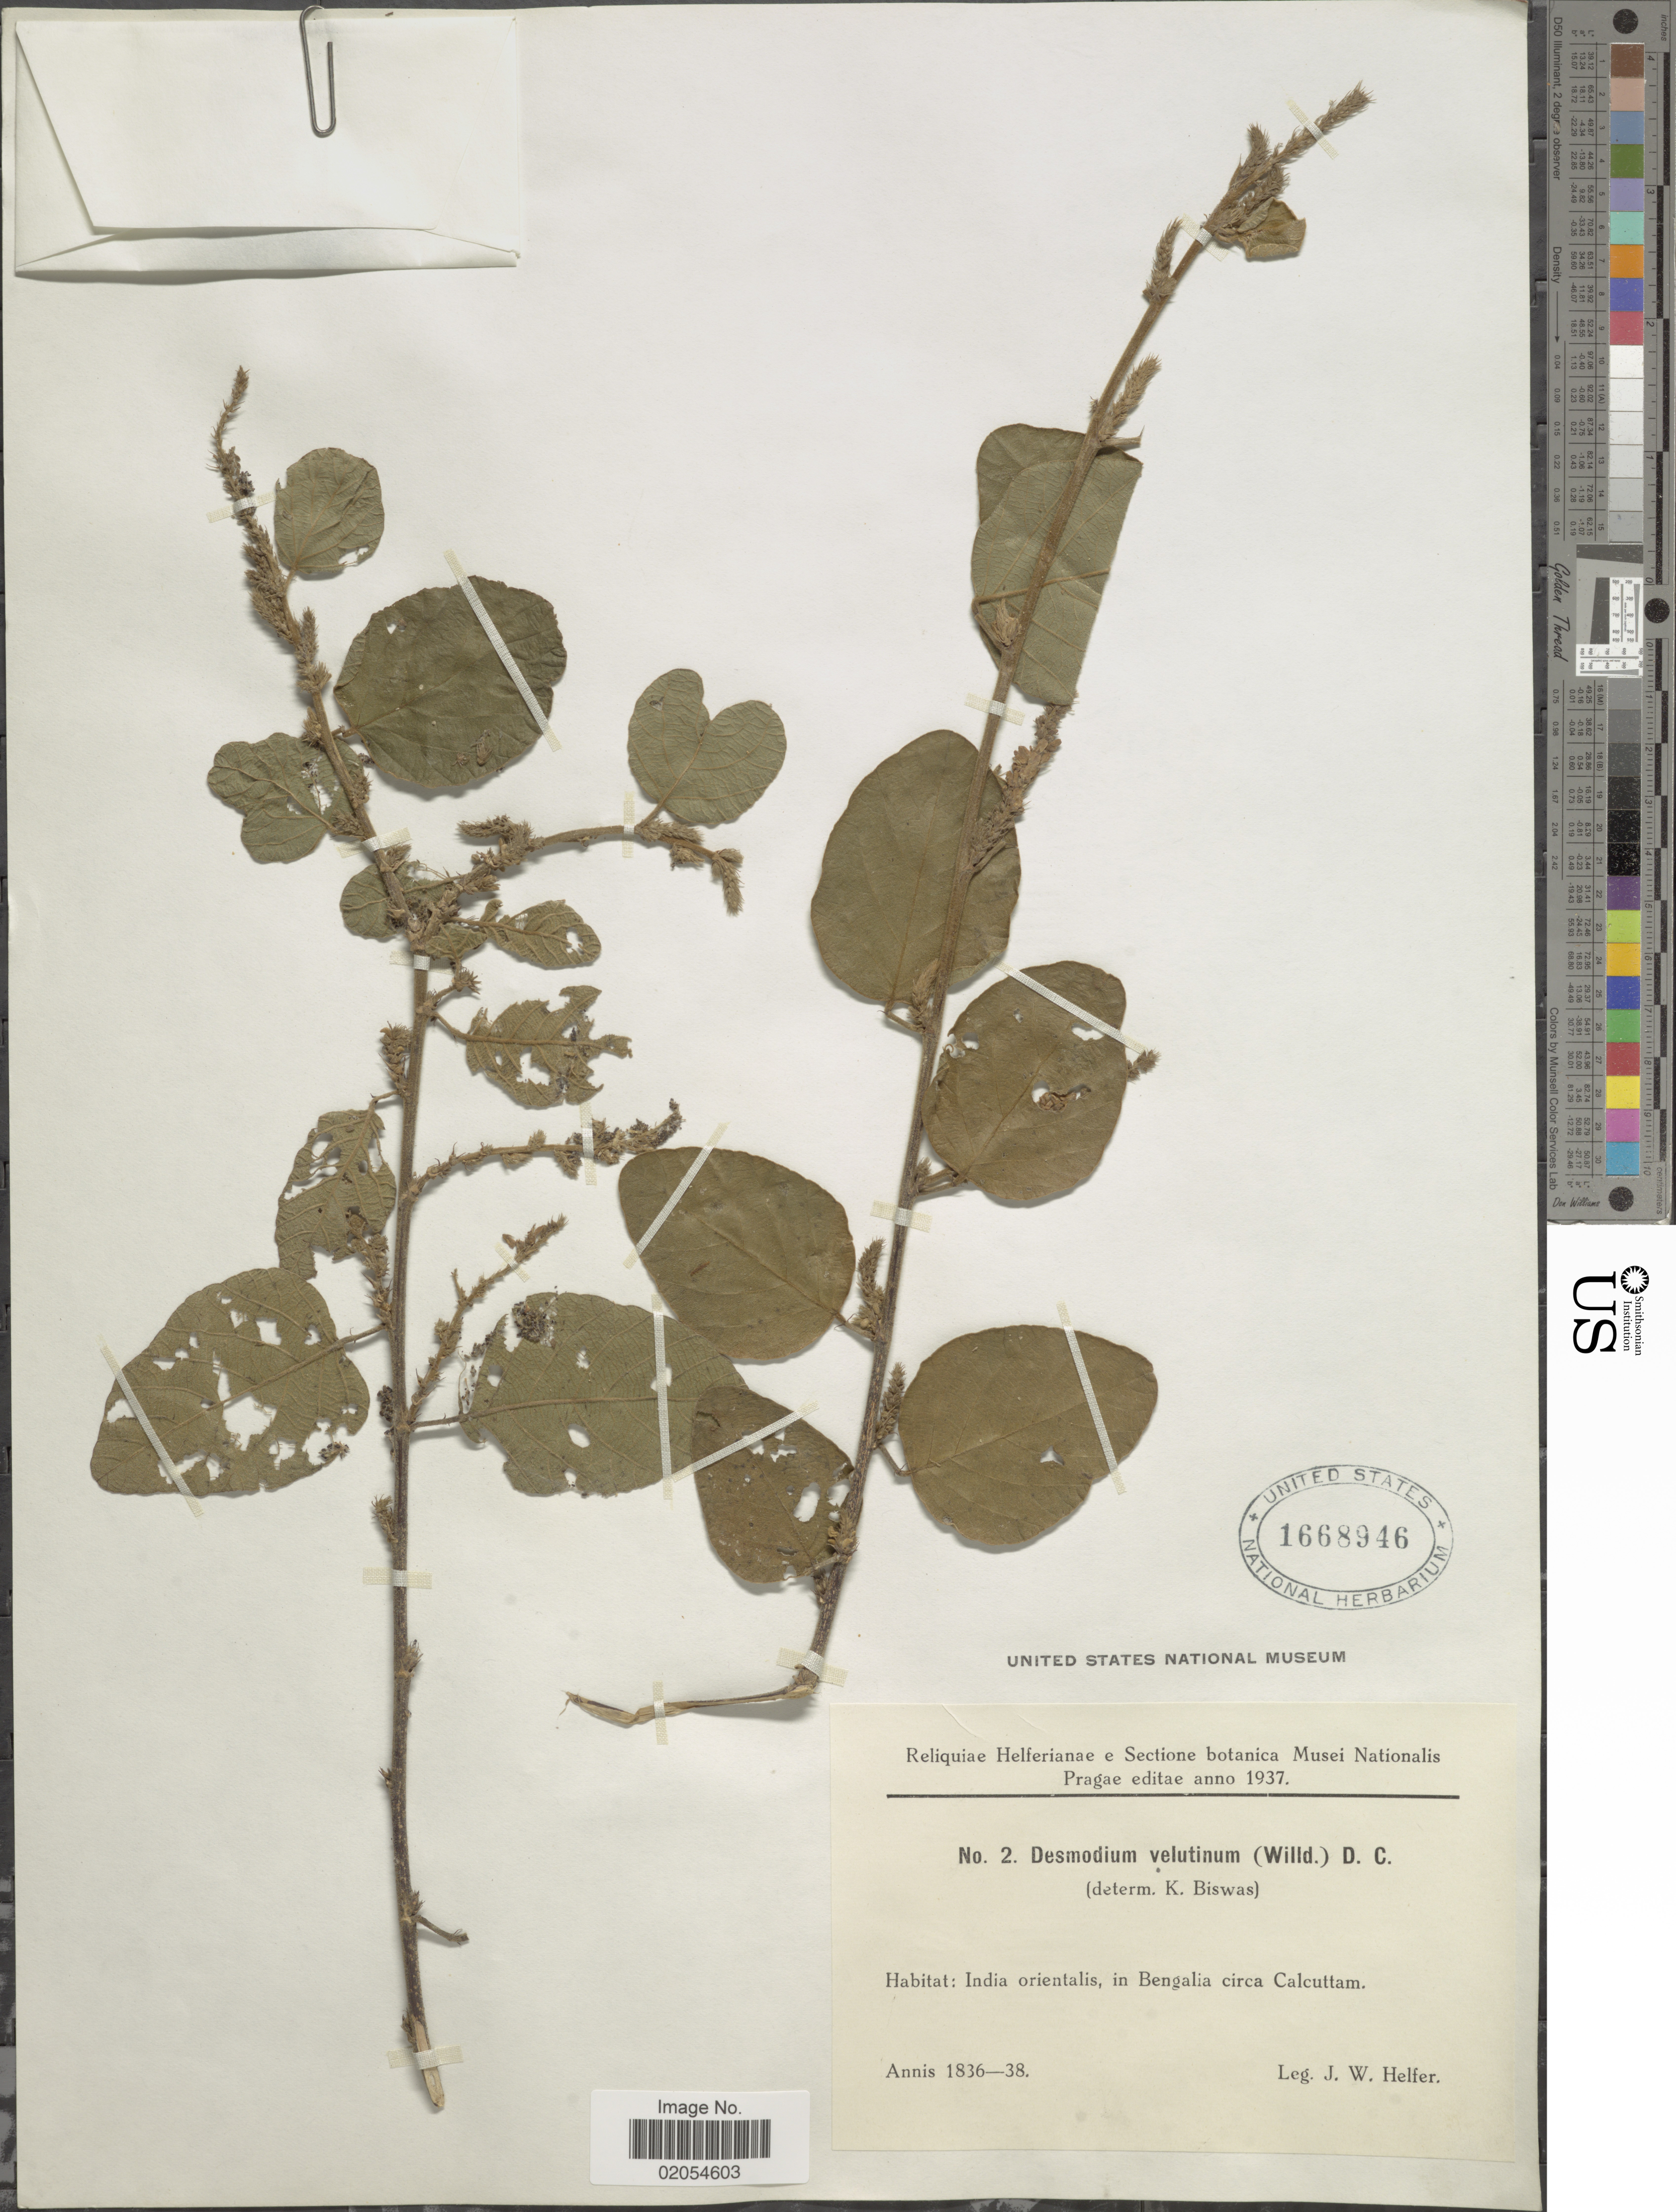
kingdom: Plantae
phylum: Tracheophyta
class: Magnoliopsida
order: Fabales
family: Fabaceae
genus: Polhillides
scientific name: Polhillides velutina subsp. velutina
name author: (Willd.) H. Ohashi & K. Ohashi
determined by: Strong, Mark T., (BOT), Smithsonian Institution - National Museum of Natural History (UNITED STATES)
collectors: J. W. Helfer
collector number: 2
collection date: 1836/1838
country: India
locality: India orientalis, in Bengalia circa Calcuttam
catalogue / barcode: US 1668946